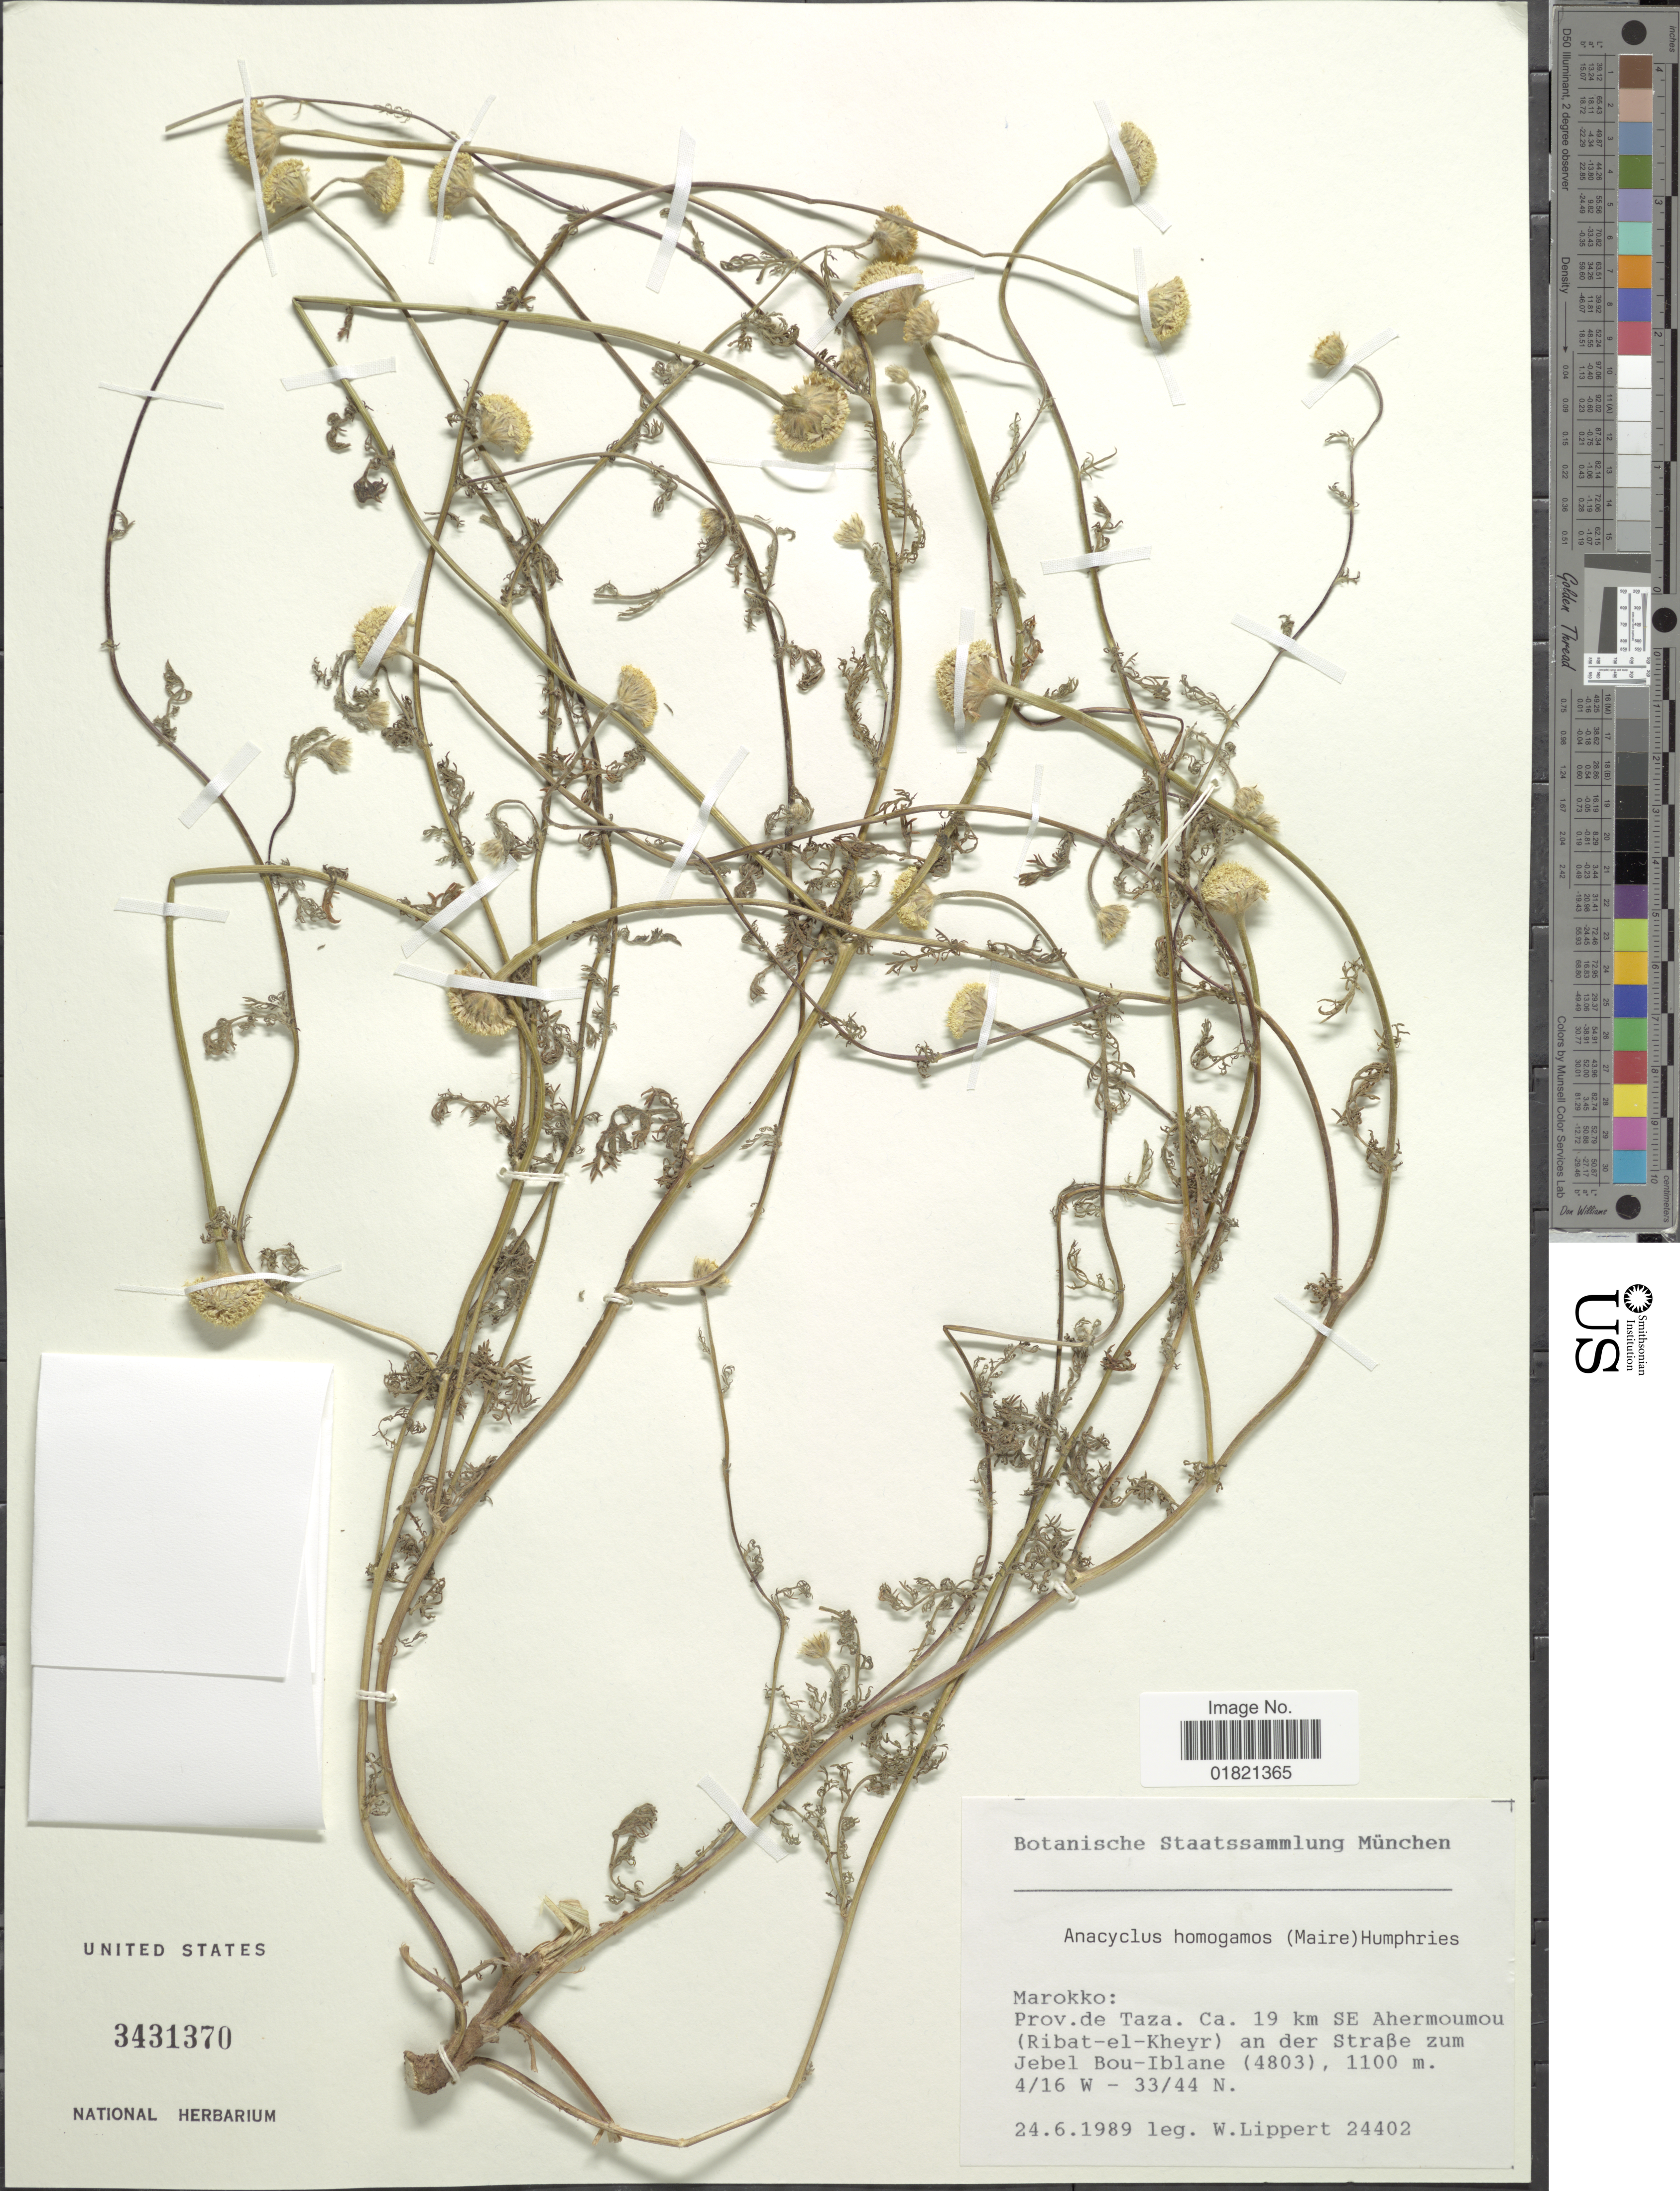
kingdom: Plantae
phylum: Tracheophyta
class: Magnoliopsida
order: Asterales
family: Asteraceae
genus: Anacyclus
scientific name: Anacyclus homogamus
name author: (Maire) Humphries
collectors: W. Lippert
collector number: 24402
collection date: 1989-06-24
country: Morocco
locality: Prov. de Taza. Ca. 19 km SE Ahermoumou (Ribat-el-Kheyr) an der Straße zum Jebel Bou-Iblane (4803)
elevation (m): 1100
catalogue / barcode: US 3431370